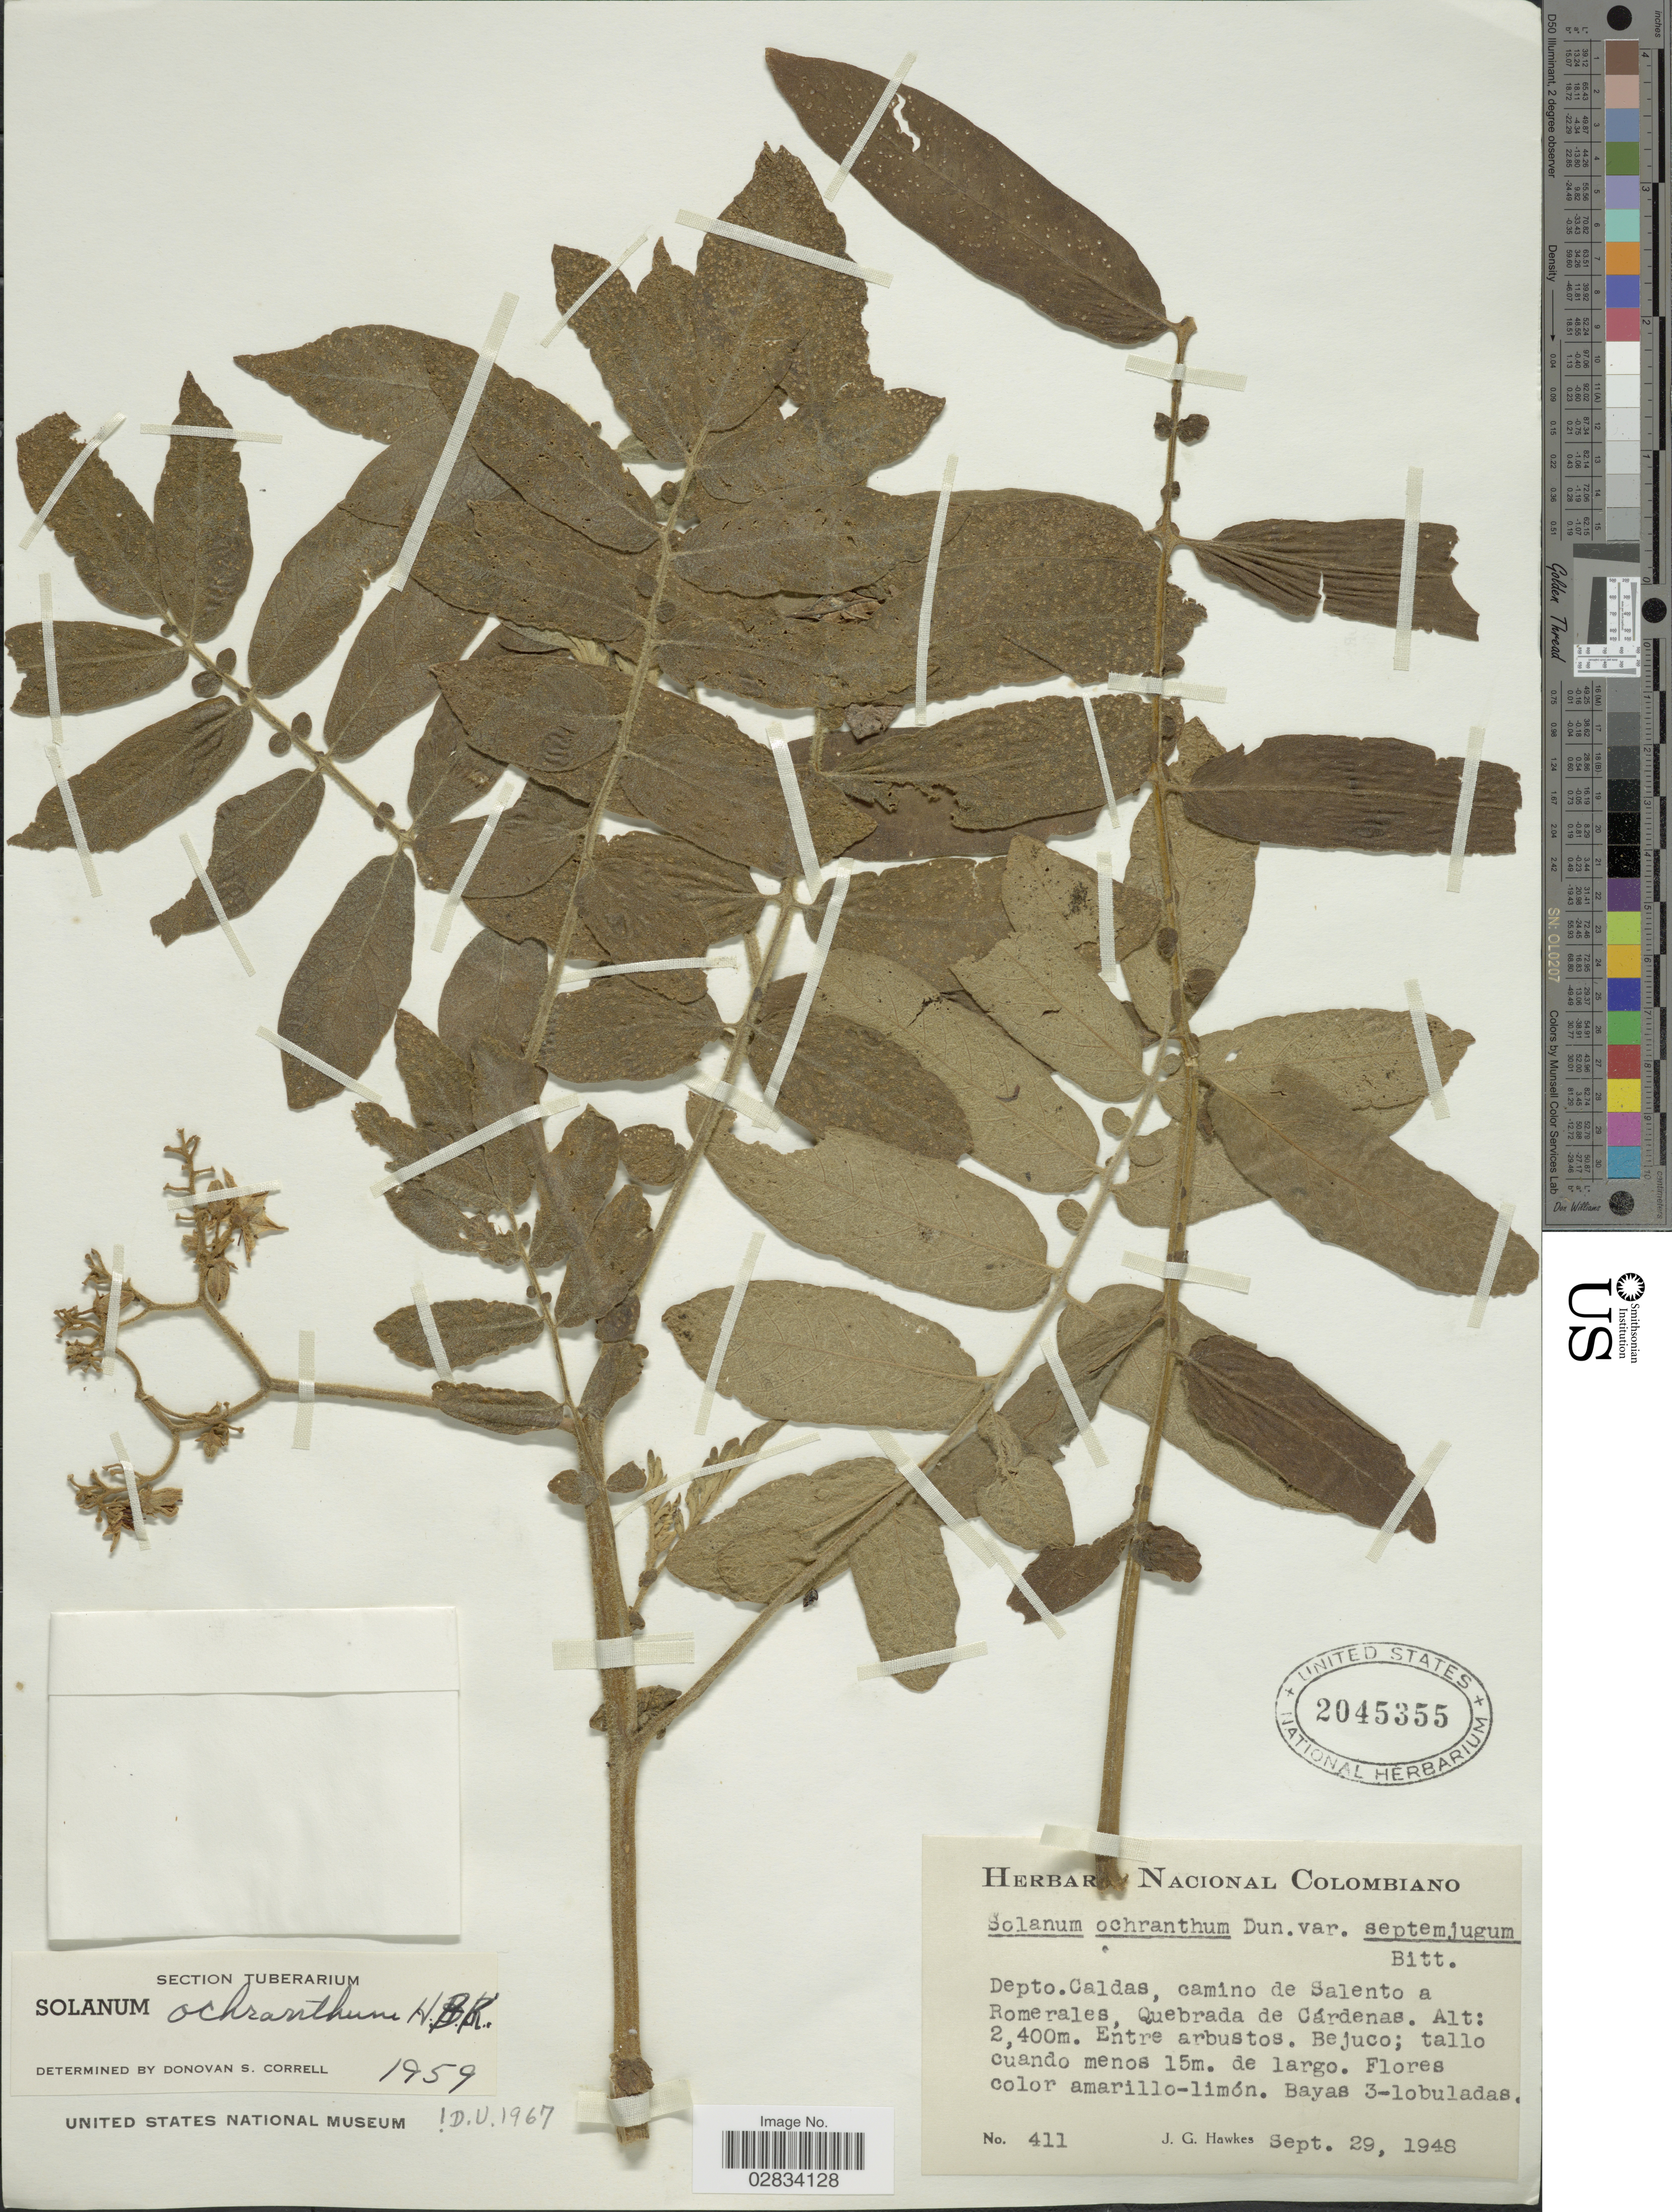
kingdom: Plantae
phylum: Tracheophyta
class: Magnoliopsida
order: Solanales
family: Solanaceae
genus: Solanum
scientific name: Solanum ochranthum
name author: Dunal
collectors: J. Hawkes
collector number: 411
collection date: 1948-09-29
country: Colombia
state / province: Caldas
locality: Depto. Caldas, camino de Salento a Romerales, Quebrada de Cárdenas.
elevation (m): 2400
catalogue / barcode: US 2045355